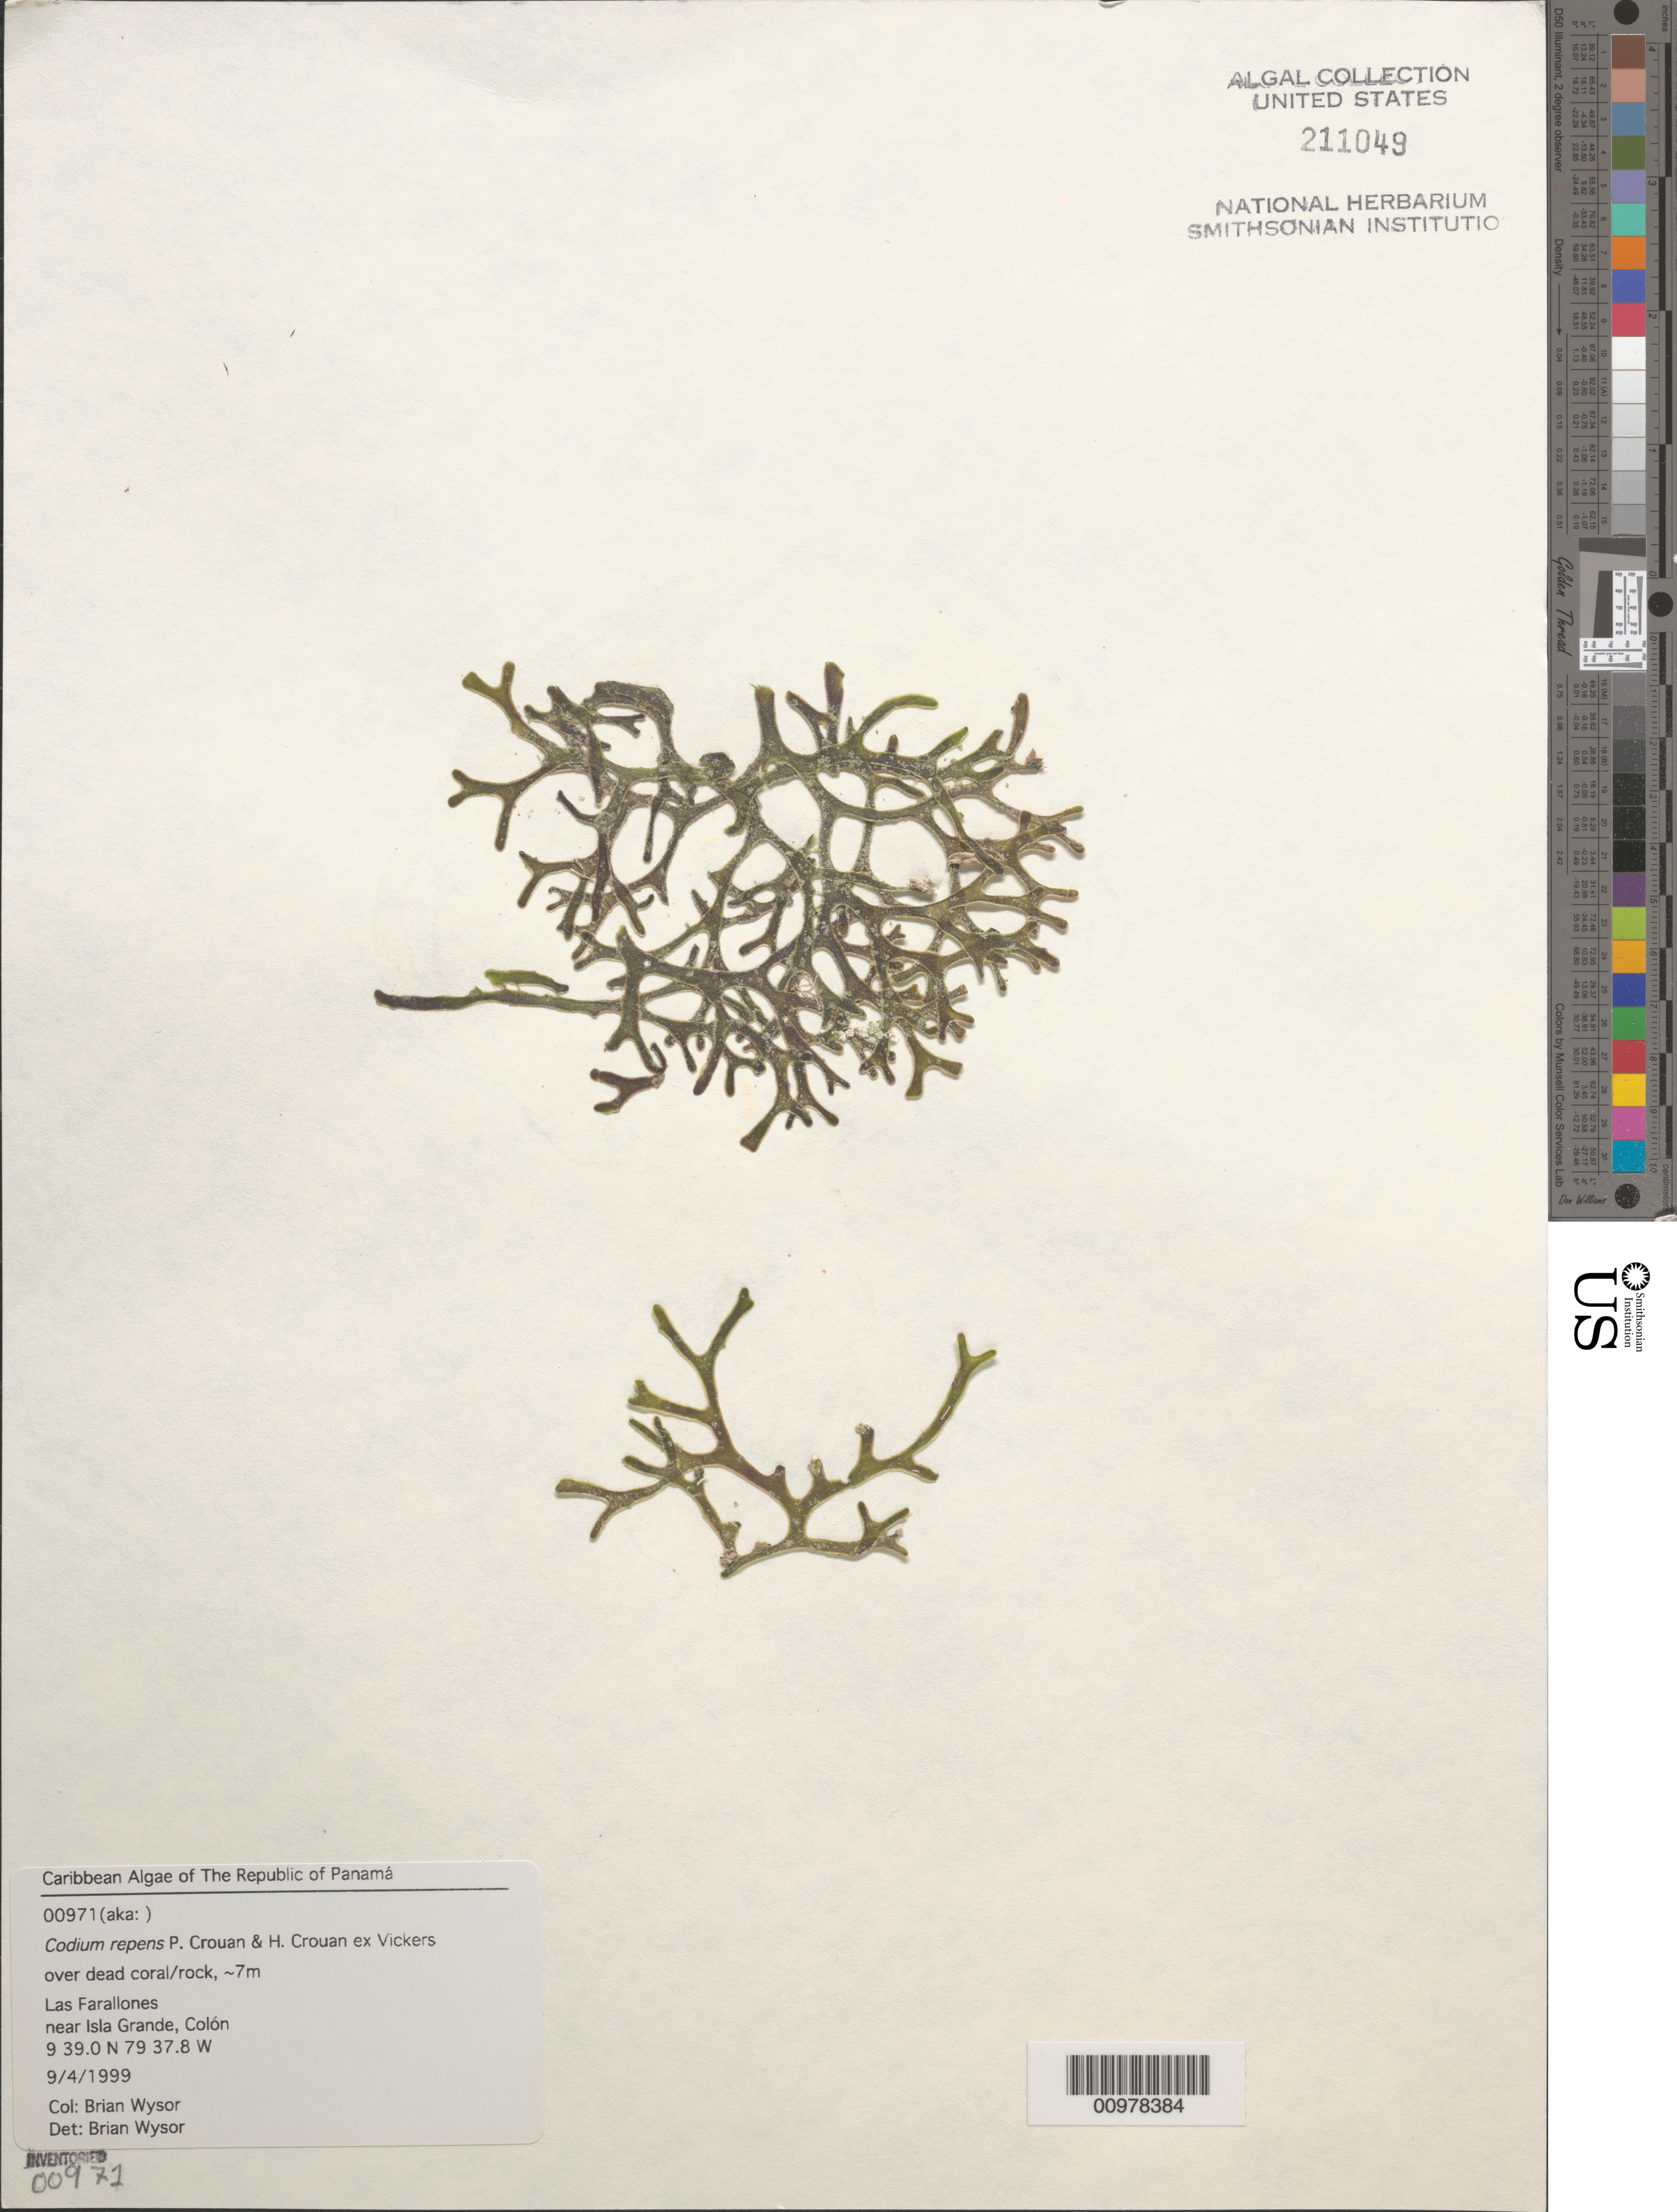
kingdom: Plantae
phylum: Chlorophyta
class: Ulvophyceae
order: Bryopsidales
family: Codiaceae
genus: Codium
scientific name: Codium repens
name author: P. Crouan & H. Crouan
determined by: Wysor, B.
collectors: B. Wysor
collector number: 00971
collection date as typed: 04 Sep 1999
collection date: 1999-09-04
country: Panama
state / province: Colón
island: Las Farallones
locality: Near Isla Grande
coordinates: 9 39.0 N, 79 37.8 W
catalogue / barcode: US 211049